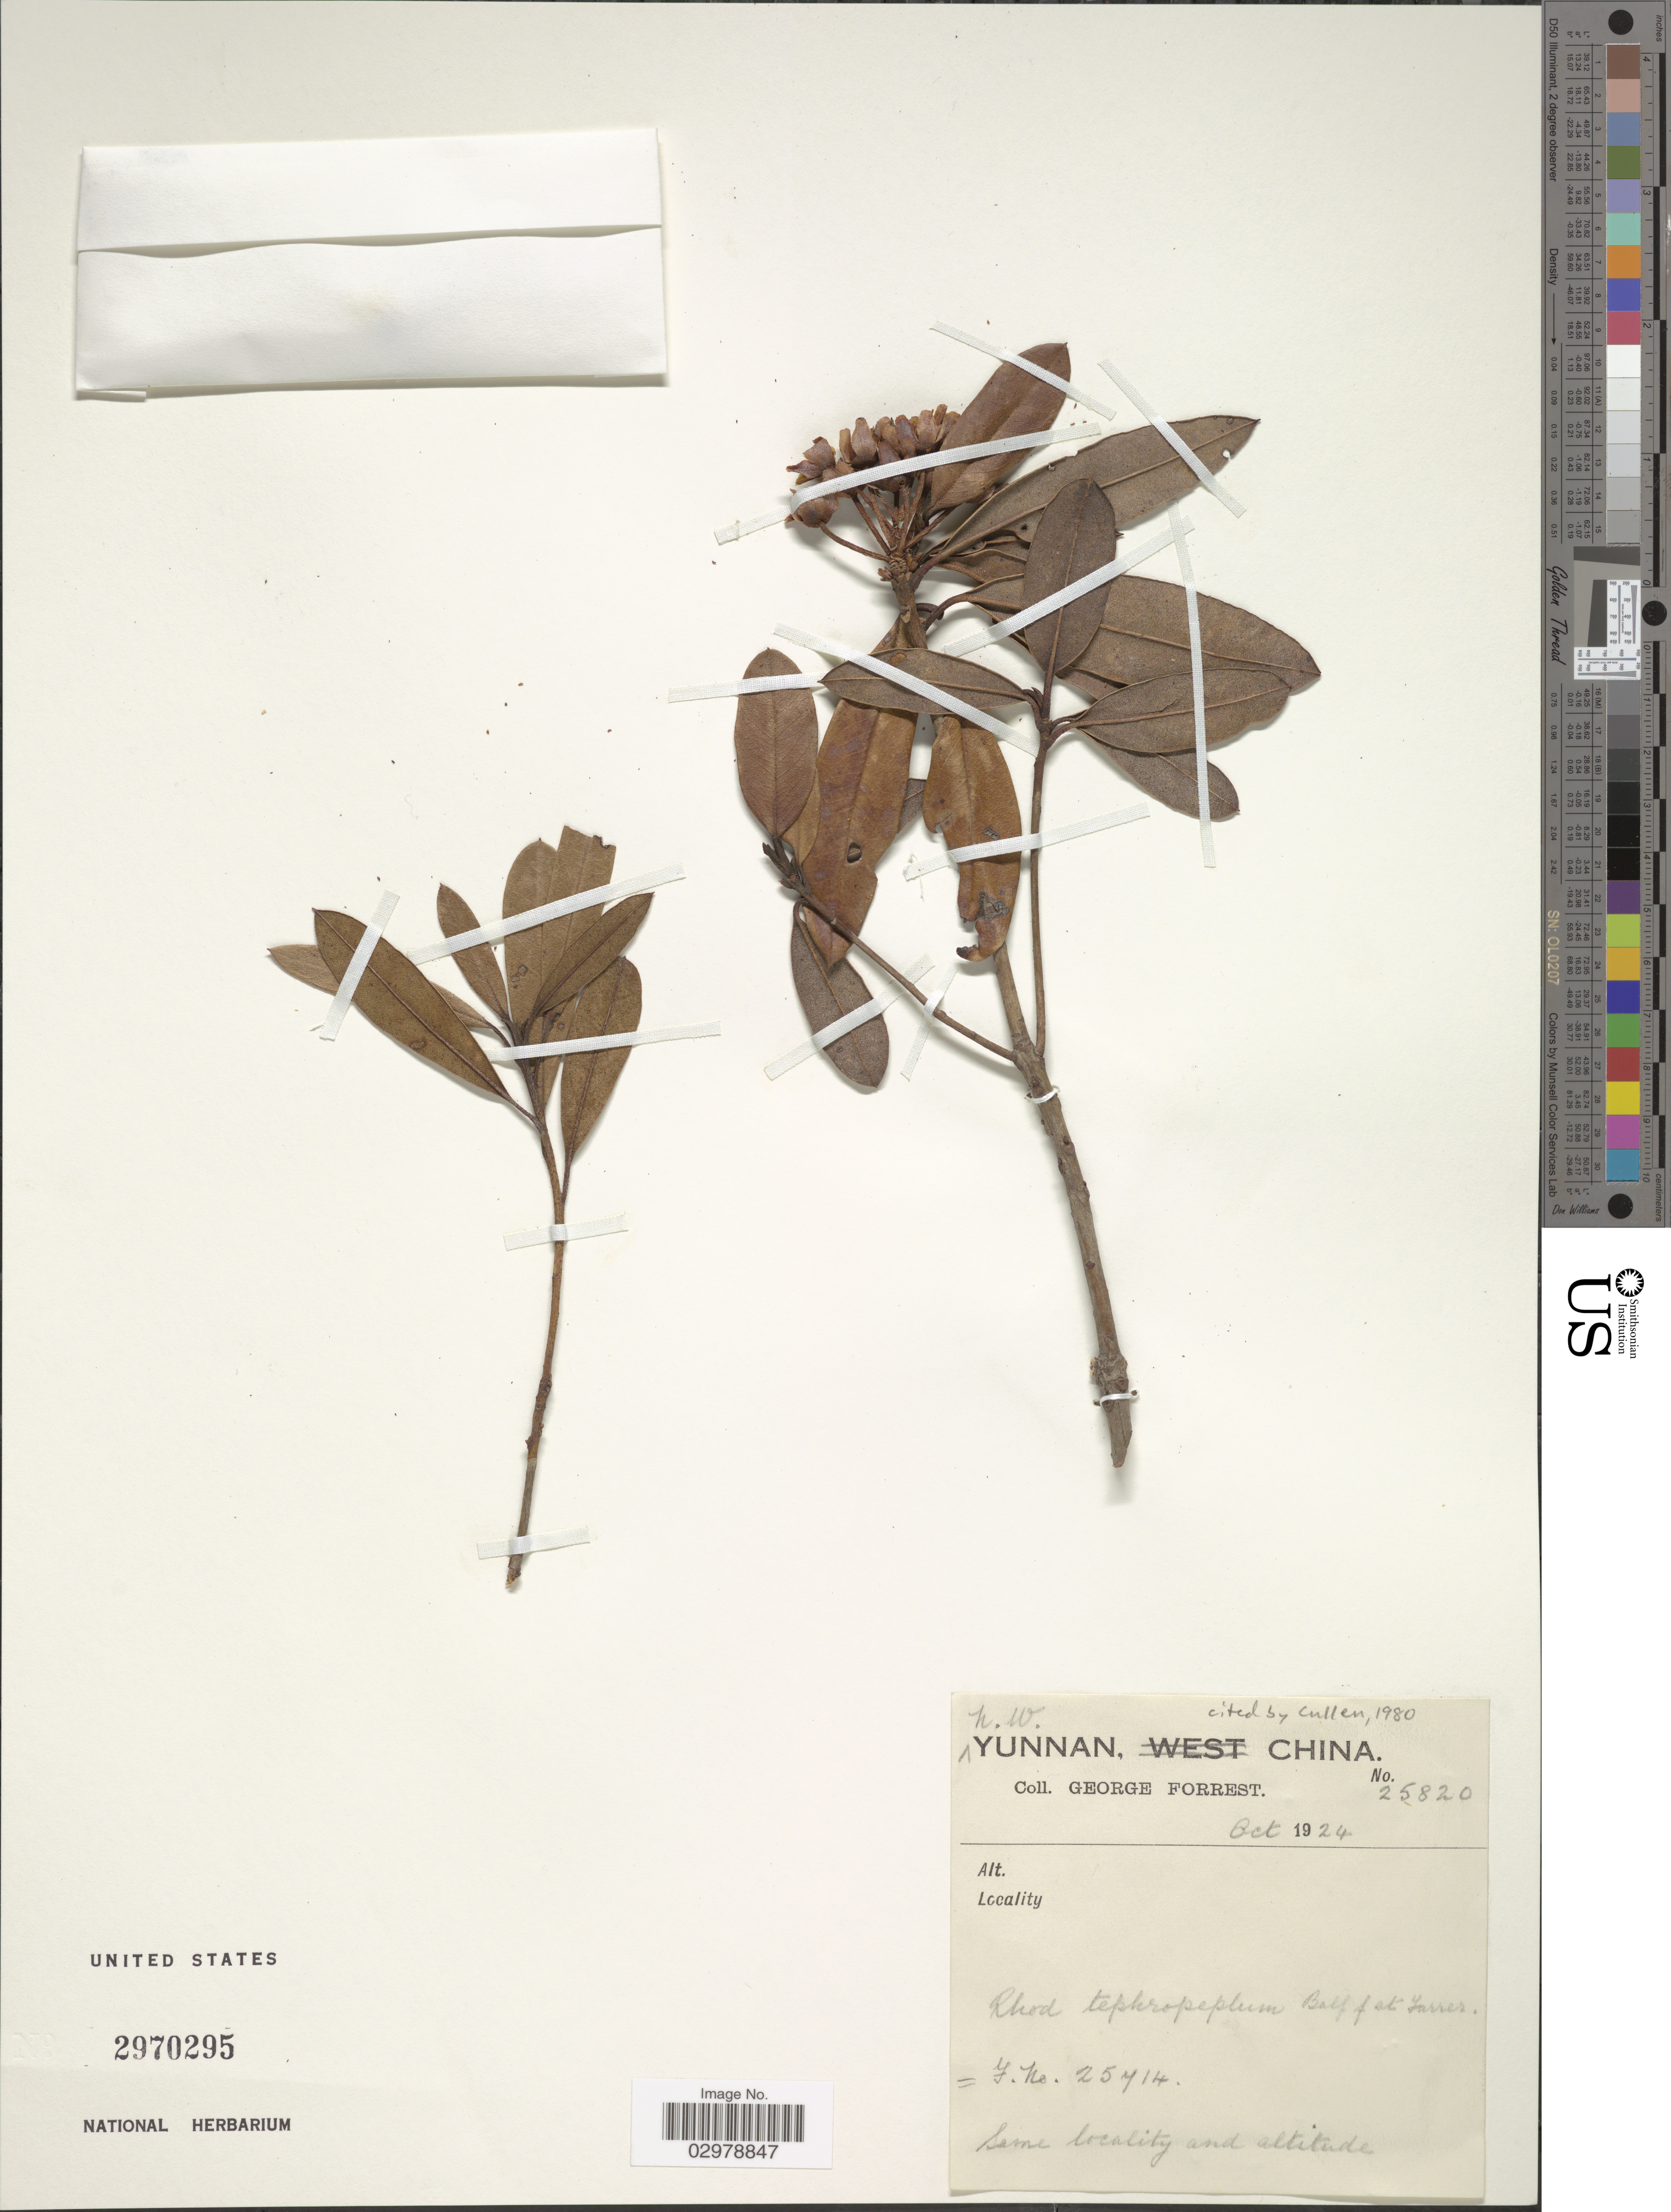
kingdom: Plantae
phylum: Tracheophyta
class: Magnoliopsida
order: Ericales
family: Ericaceae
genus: Rhododendron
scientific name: Rhododendron tephropeplum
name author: Balf. f. & Farrer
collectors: G. Forrest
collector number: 25820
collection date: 1924-10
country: China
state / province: Yunnan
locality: N.W. Yunnan.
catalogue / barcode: US 2970295